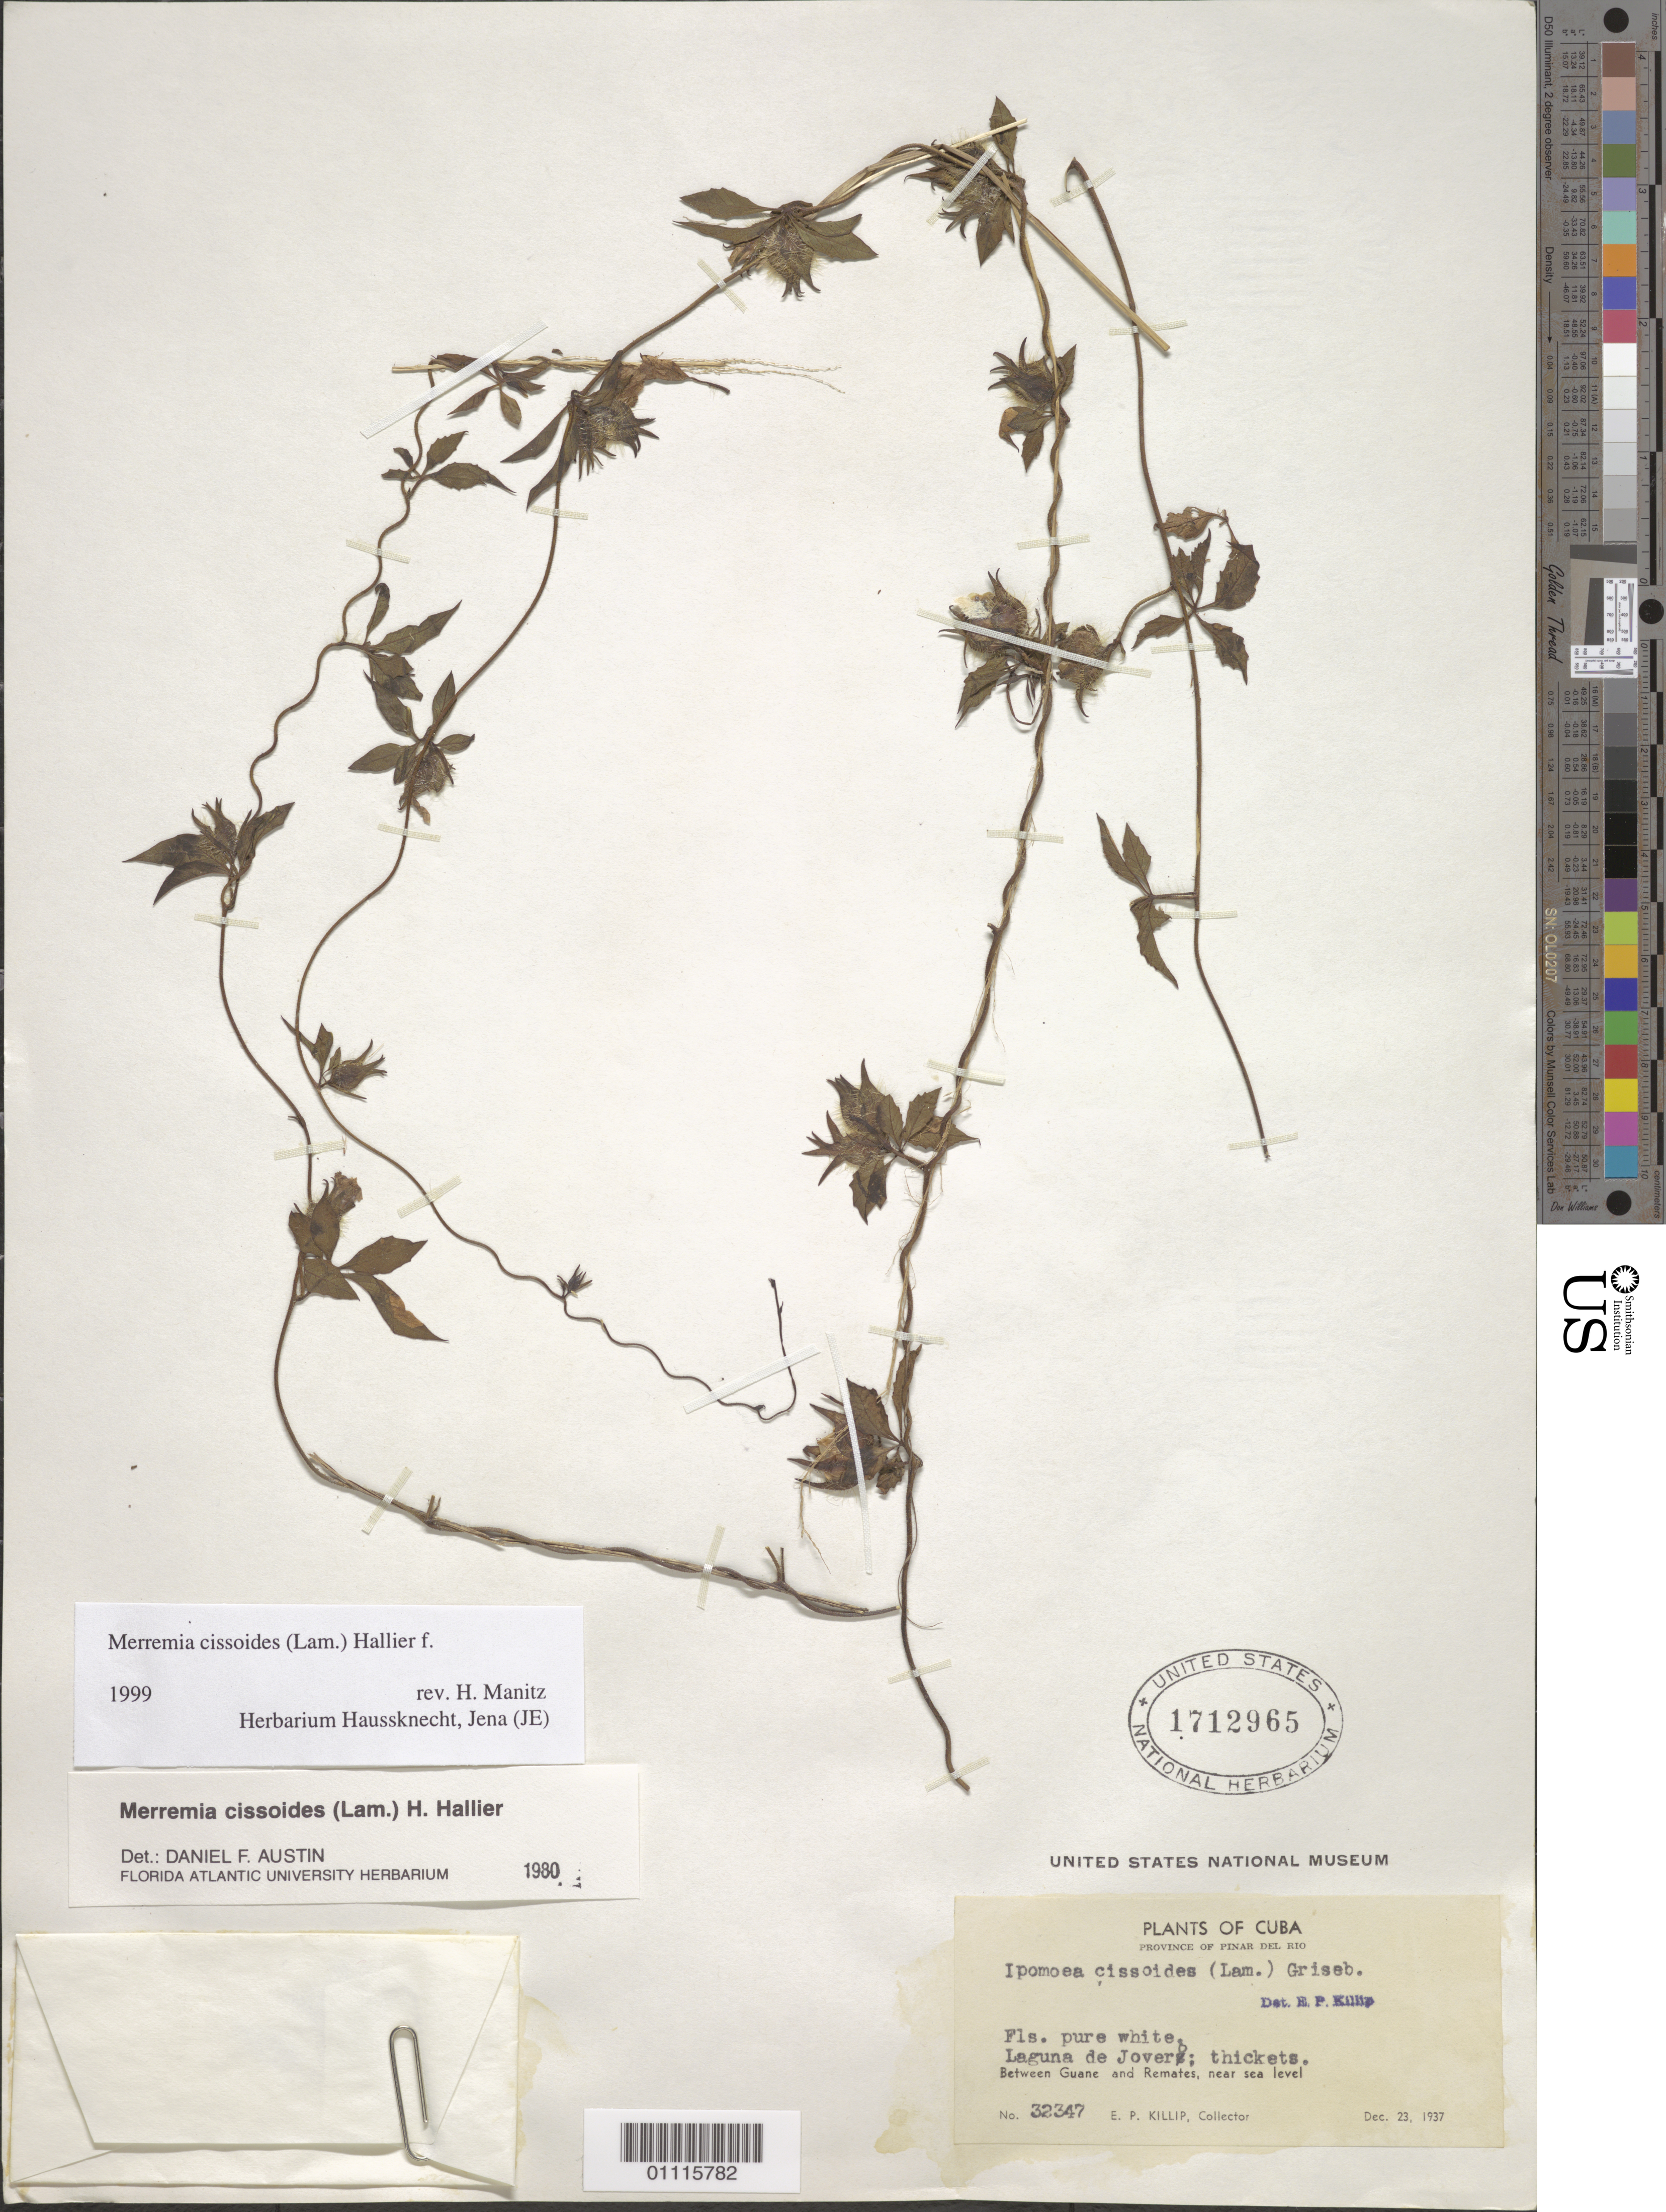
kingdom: Plantae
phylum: Tracheophyta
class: Magnoliopsida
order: Solanales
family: Convolvulaceae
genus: Distimake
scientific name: Distimake cissoides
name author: (Lam.) A. R. Simões & Staples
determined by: Strong, Mark T., (BOT), Smithsonian Institution - National Museum of Natural History (UNITED STATES)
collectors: E. P. Killip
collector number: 32347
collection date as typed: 23 Dec 1937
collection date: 1937-12-23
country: Cuba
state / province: Isla de La Juventud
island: Isla de la Juventud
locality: Isle of Pines, between Guane and Remates, near sea level Laguna de Jovers; thickets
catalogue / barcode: US 1712965